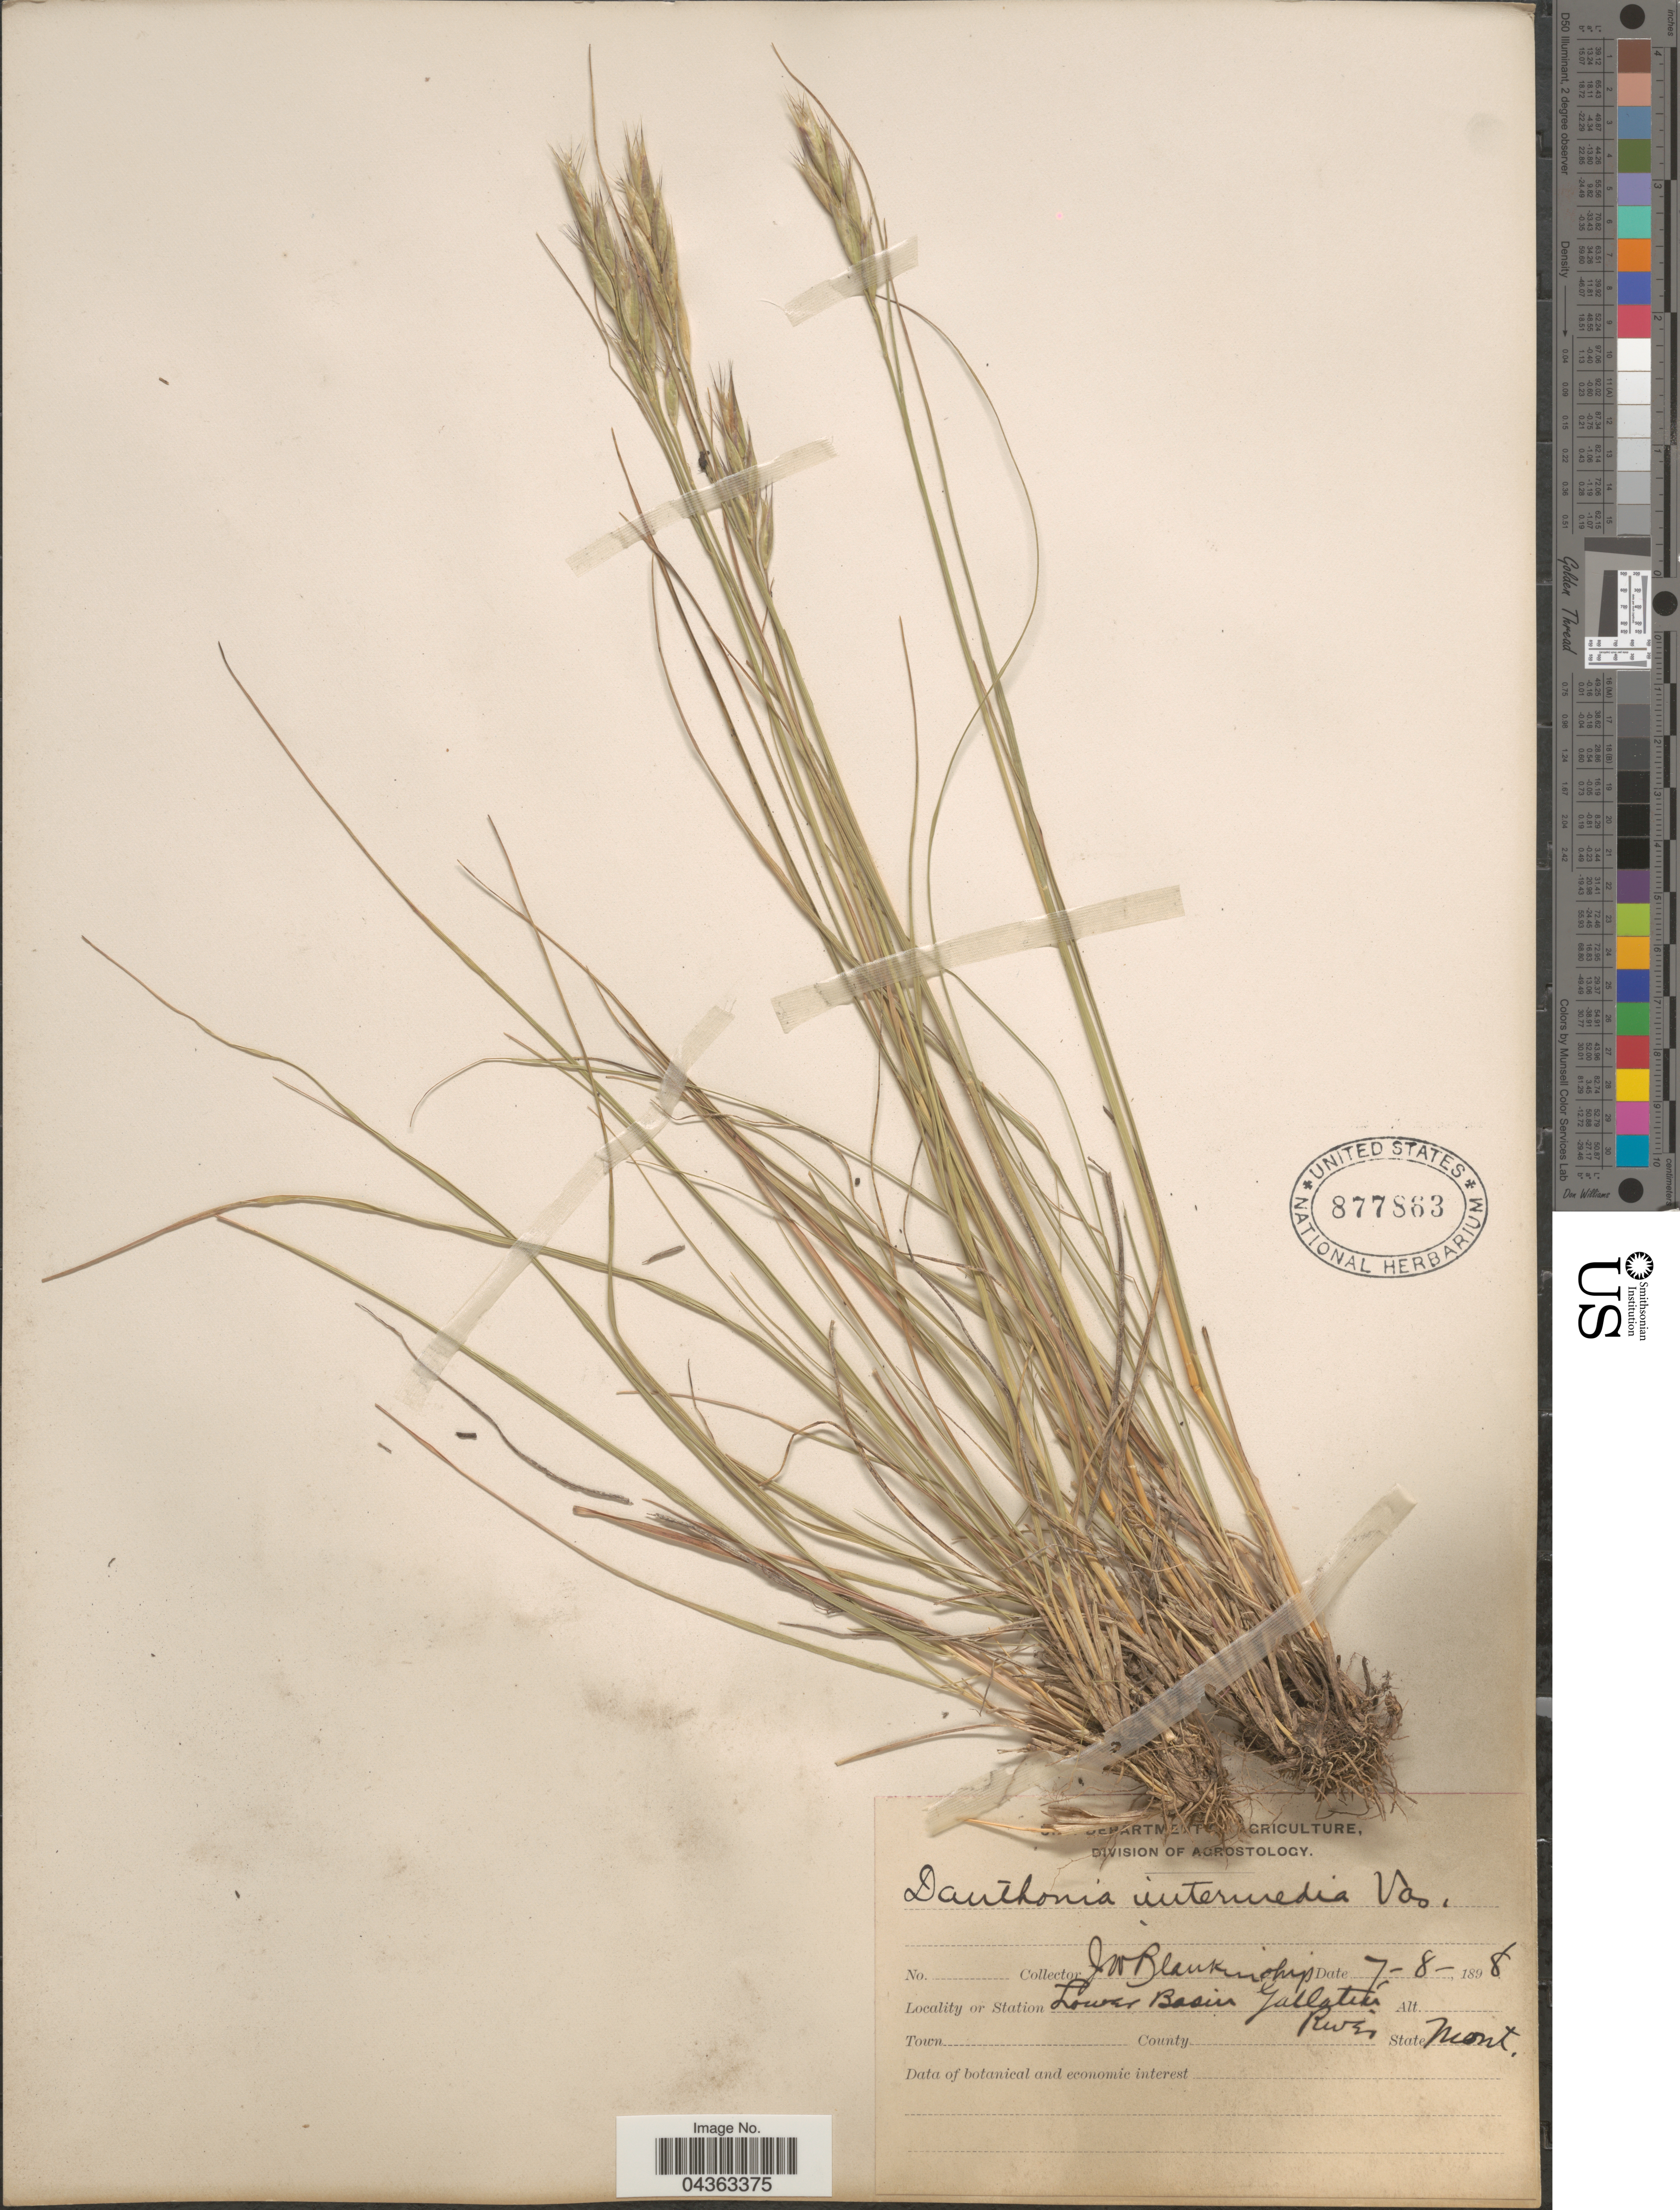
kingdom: Plantae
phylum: Tracheophyta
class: Liliopsida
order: Poales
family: Poaceae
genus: Danthonia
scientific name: Danthonia intermedia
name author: Vasey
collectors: J. W. Blankinship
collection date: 1898-07-08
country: United States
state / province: Montana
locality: Station Lower Basin Gallatin. County River.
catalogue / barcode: US 877863